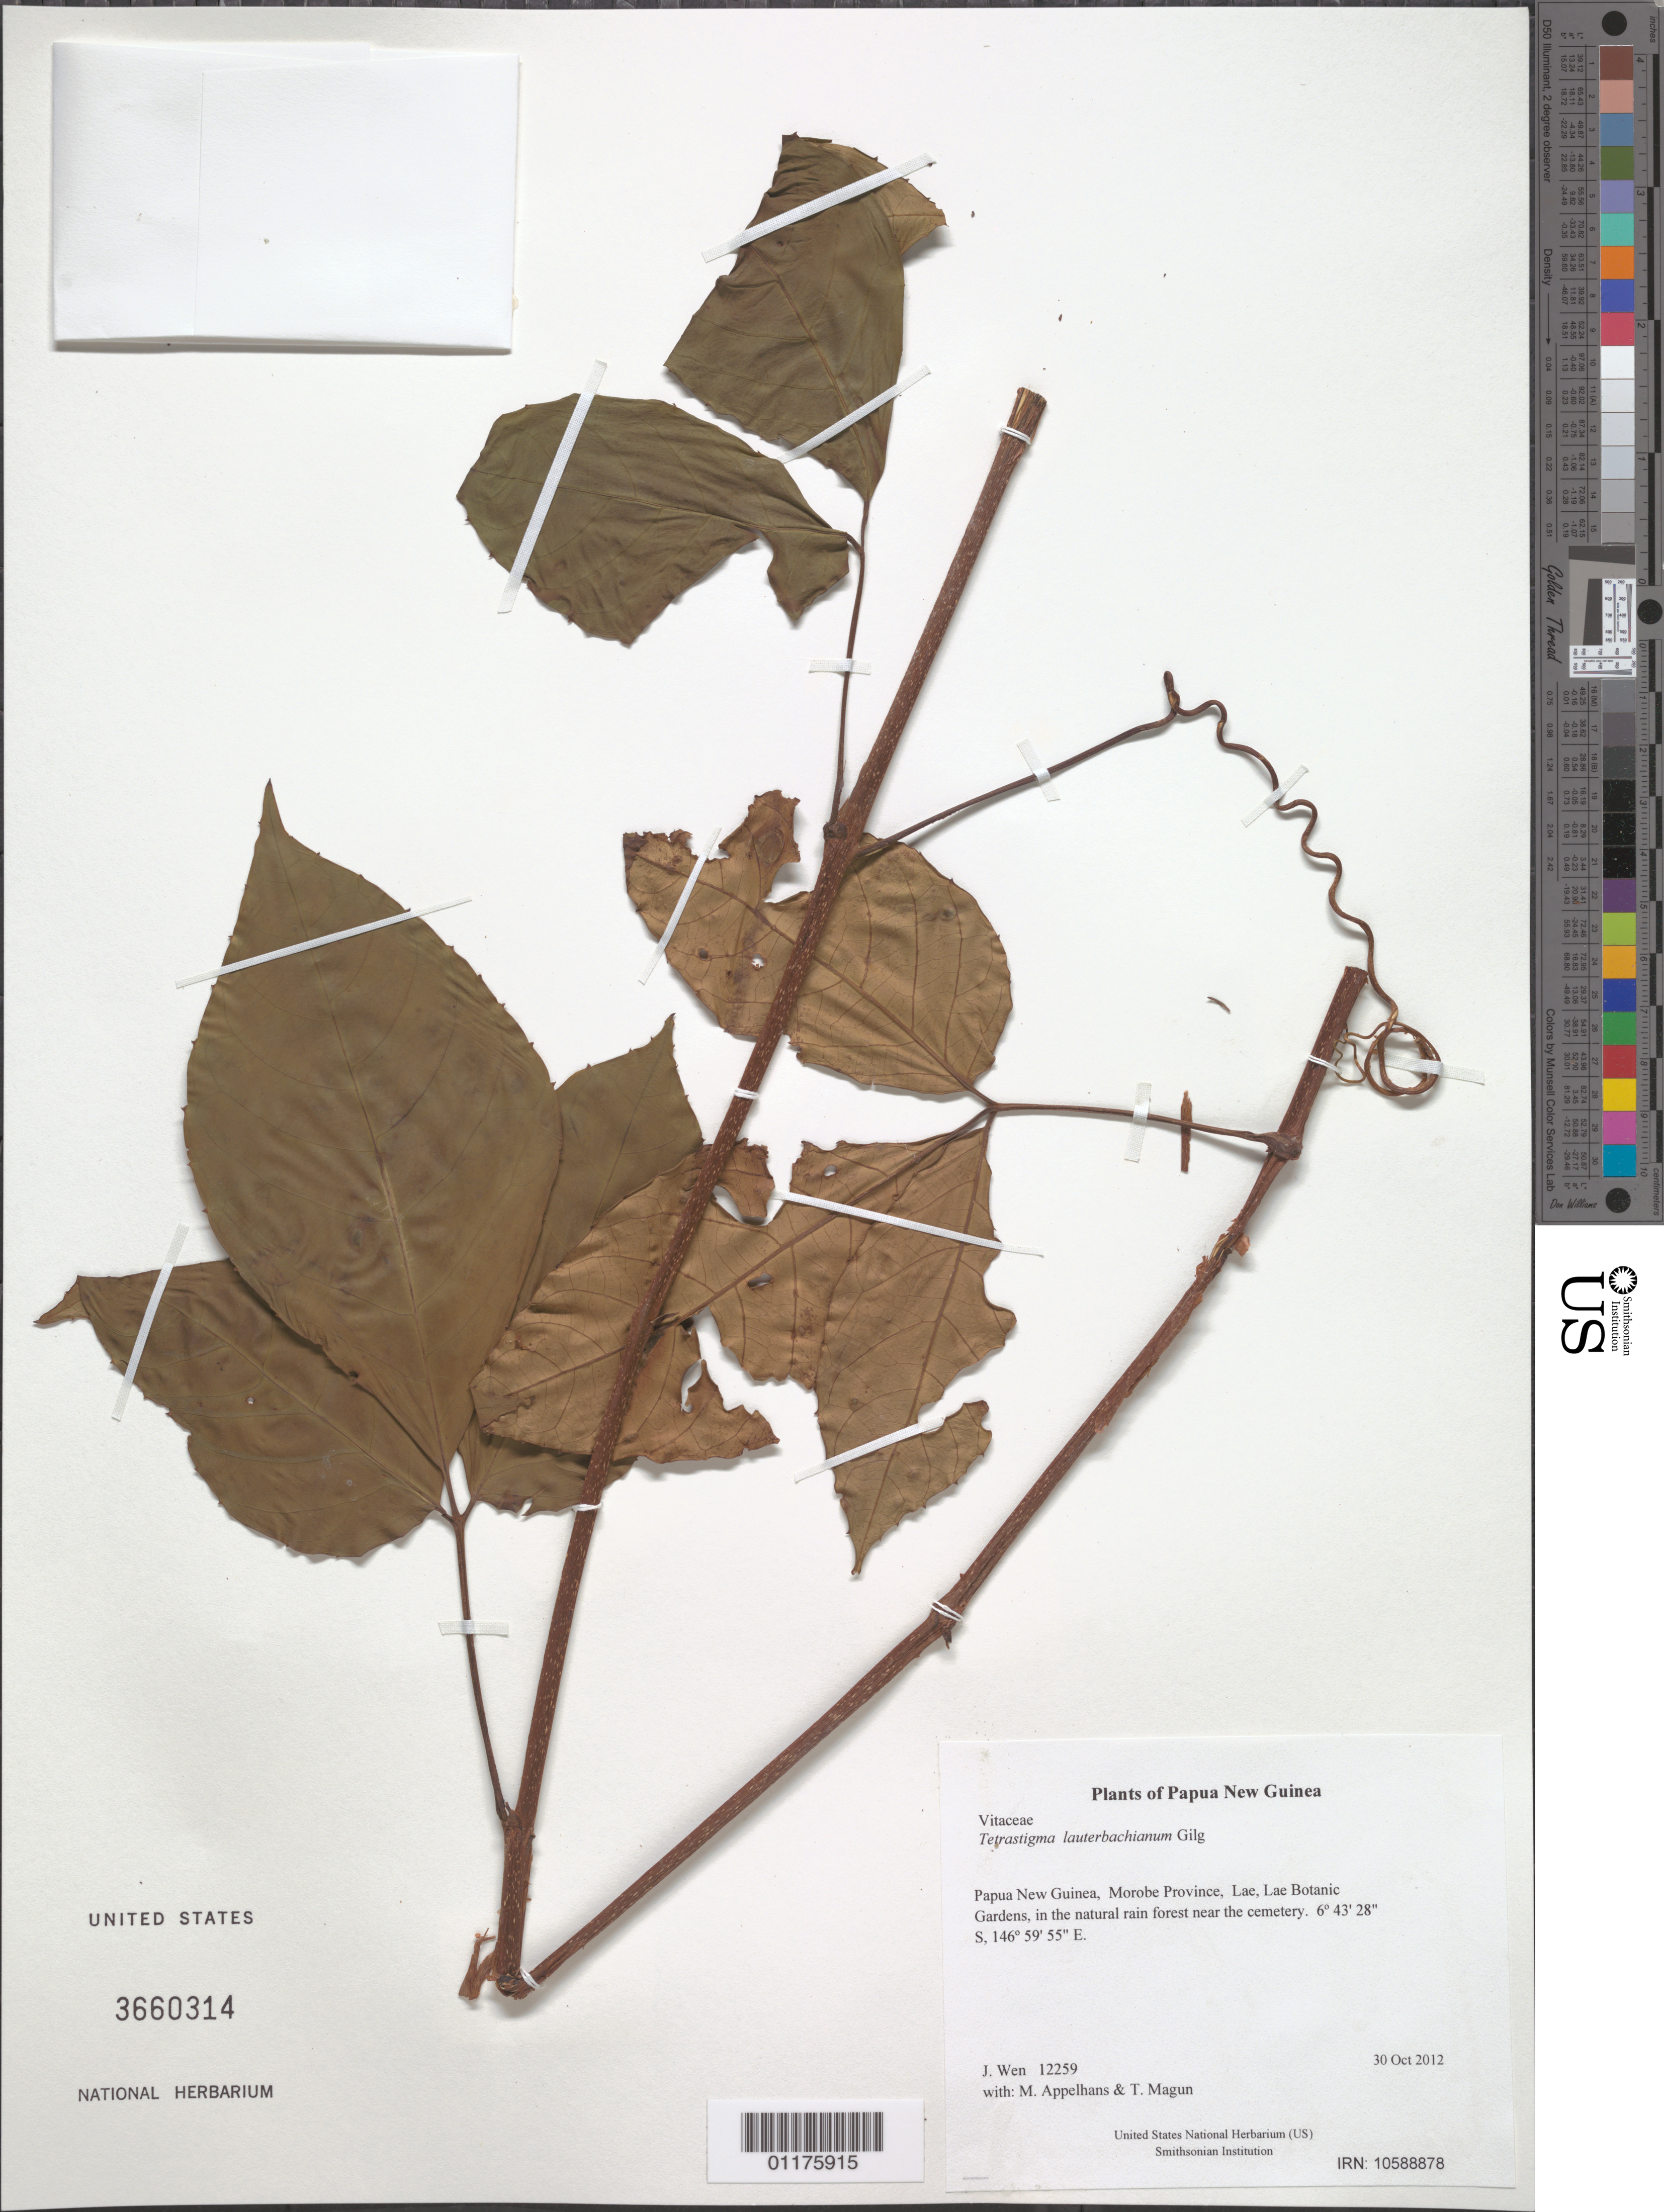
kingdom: Plantae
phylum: Tracheophyta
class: Magnoliopsida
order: Vitales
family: Vitaceae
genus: Tetrastigma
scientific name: Tetrastigma lauterbachianum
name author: Gilg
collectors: M. Appelhans & T. Magun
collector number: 12259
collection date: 2012-10-30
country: Papua New Guinea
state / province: Morobe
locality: Lae, Lae Botanic Gardens, in the natural rain forest near the cemetery.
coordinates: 06 43.481 S, 146 59.923 E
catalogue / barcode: US 3660314